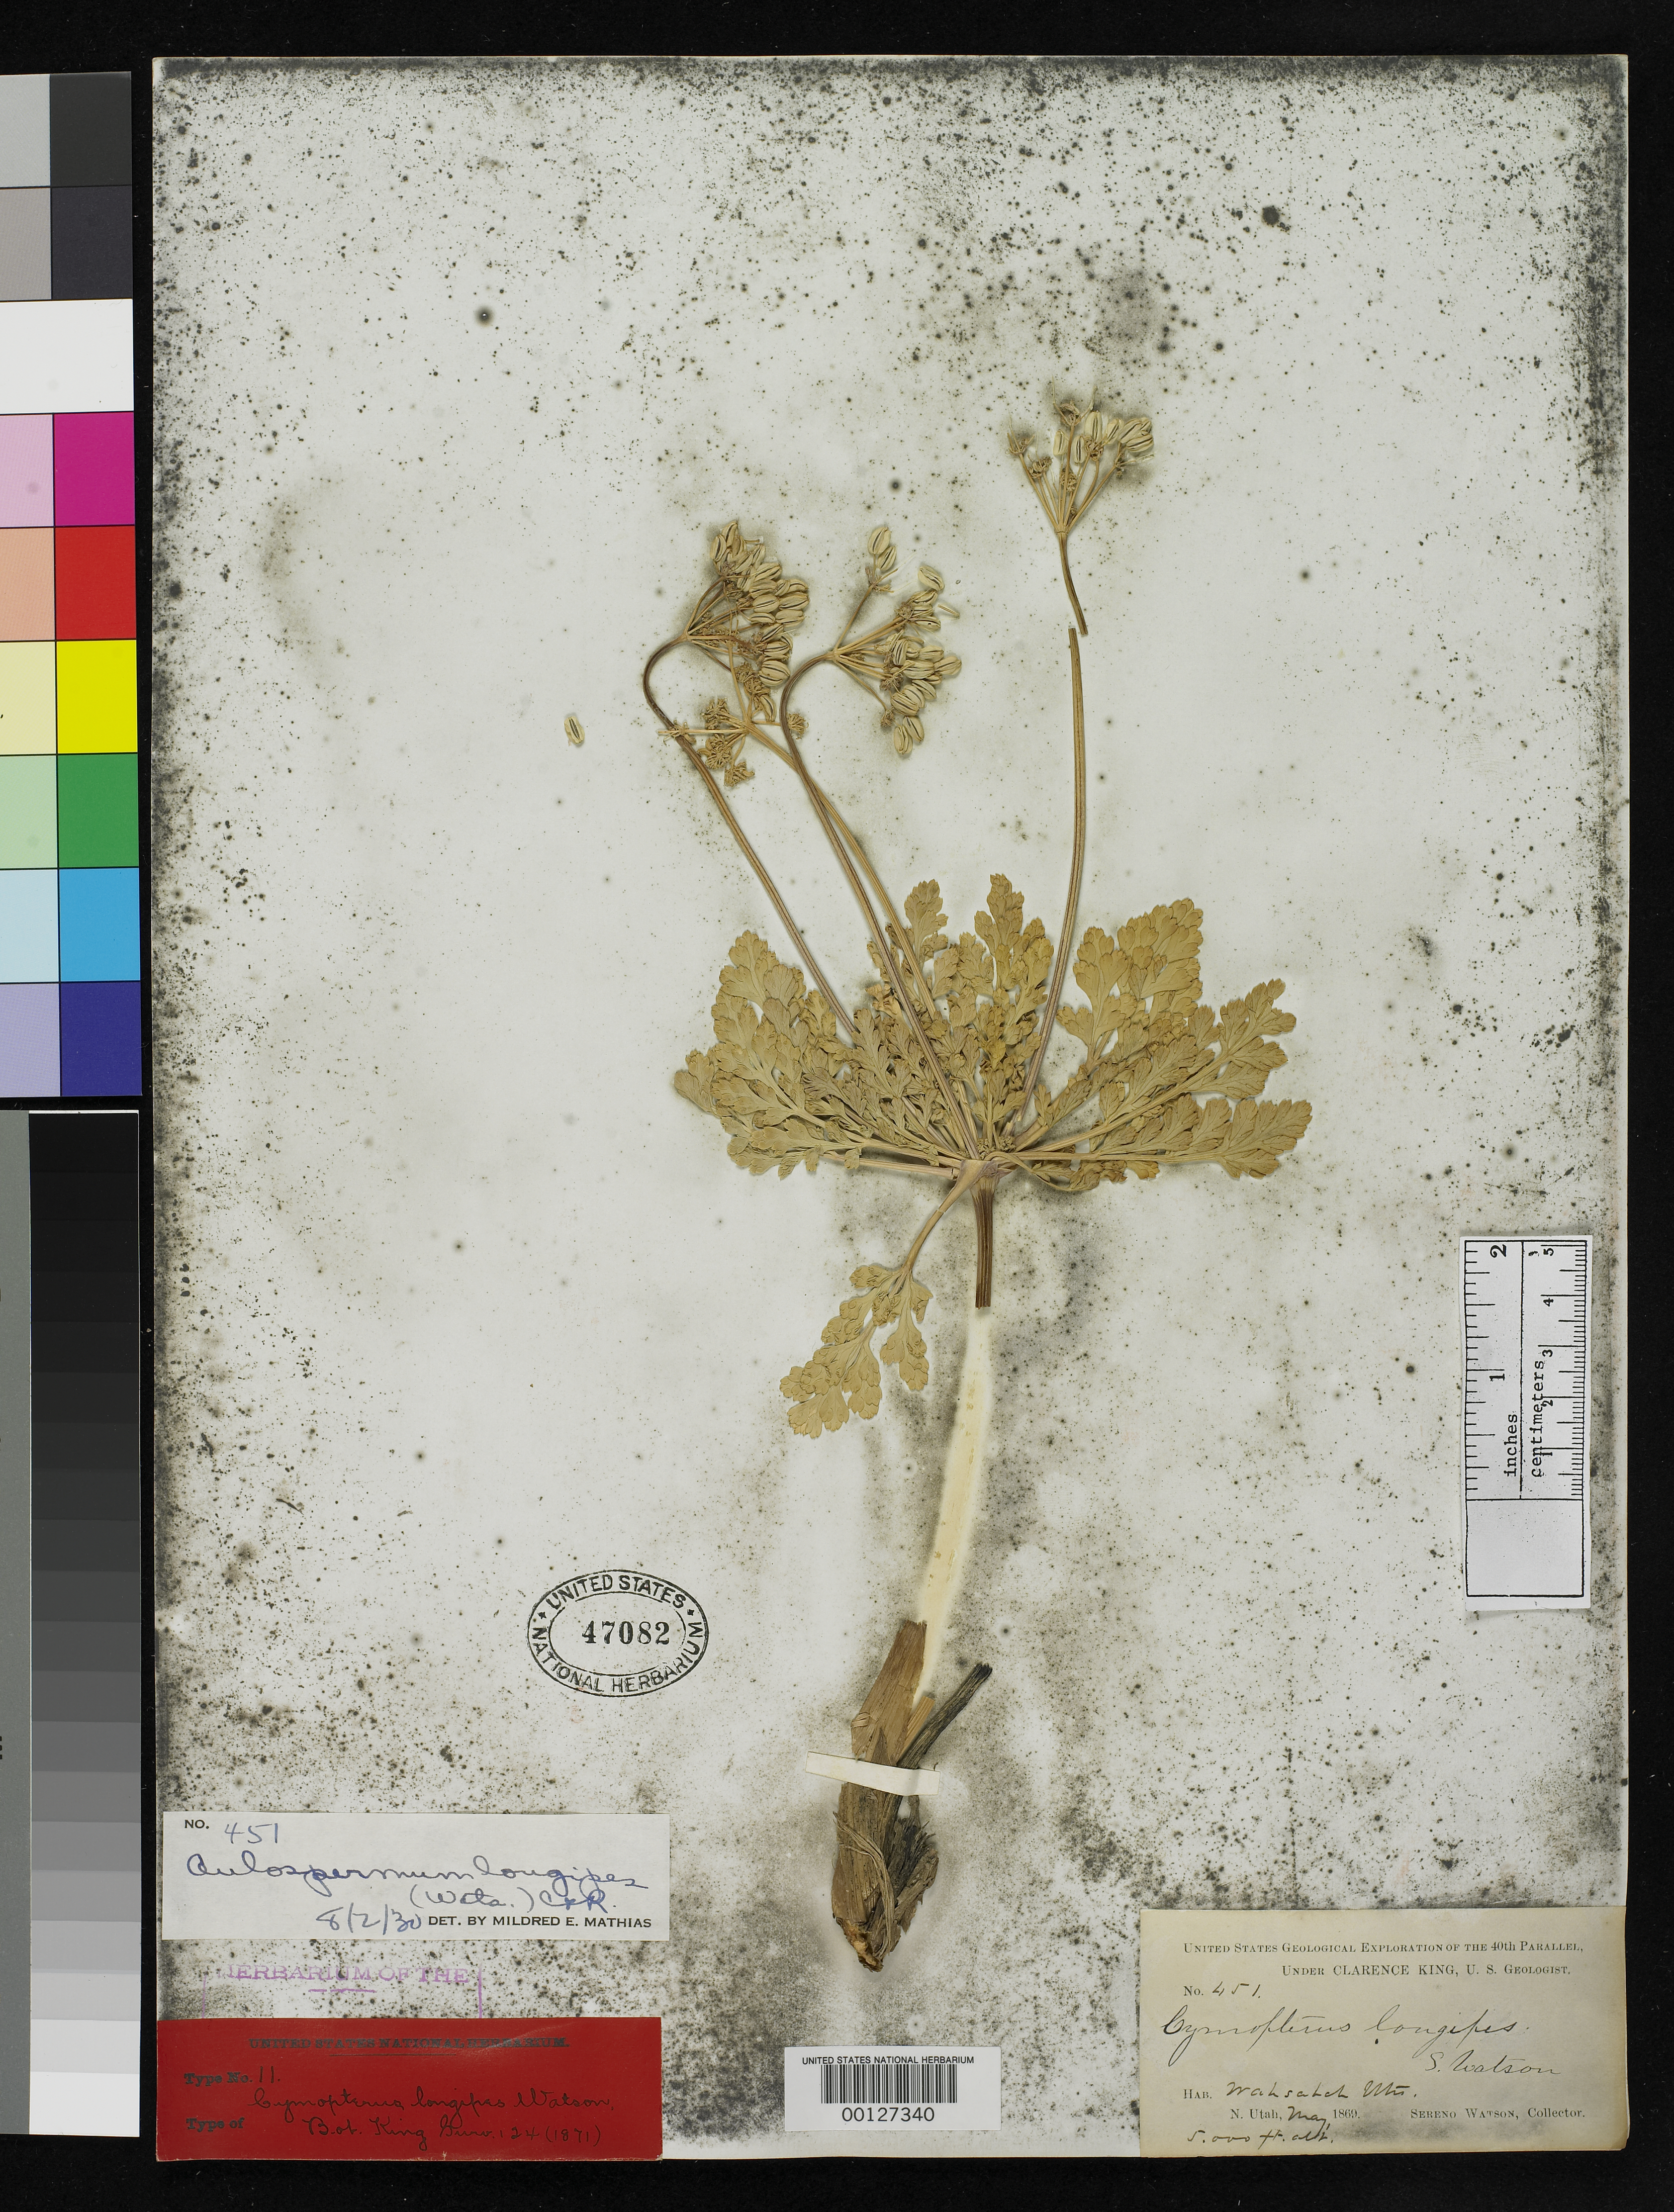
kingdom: Plantae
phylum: Tracheophyta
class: Magnoliopsida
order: Apiales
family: Apiaceae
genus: Cymopterus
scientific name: Cymopterus longipes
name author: S. Watson in C. King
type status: Holotype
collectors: S. Watson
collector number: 451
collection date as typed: May 1869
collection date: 1869-05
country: United States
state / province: Utah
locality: Wahsatch Mts.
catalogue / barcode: US 47082